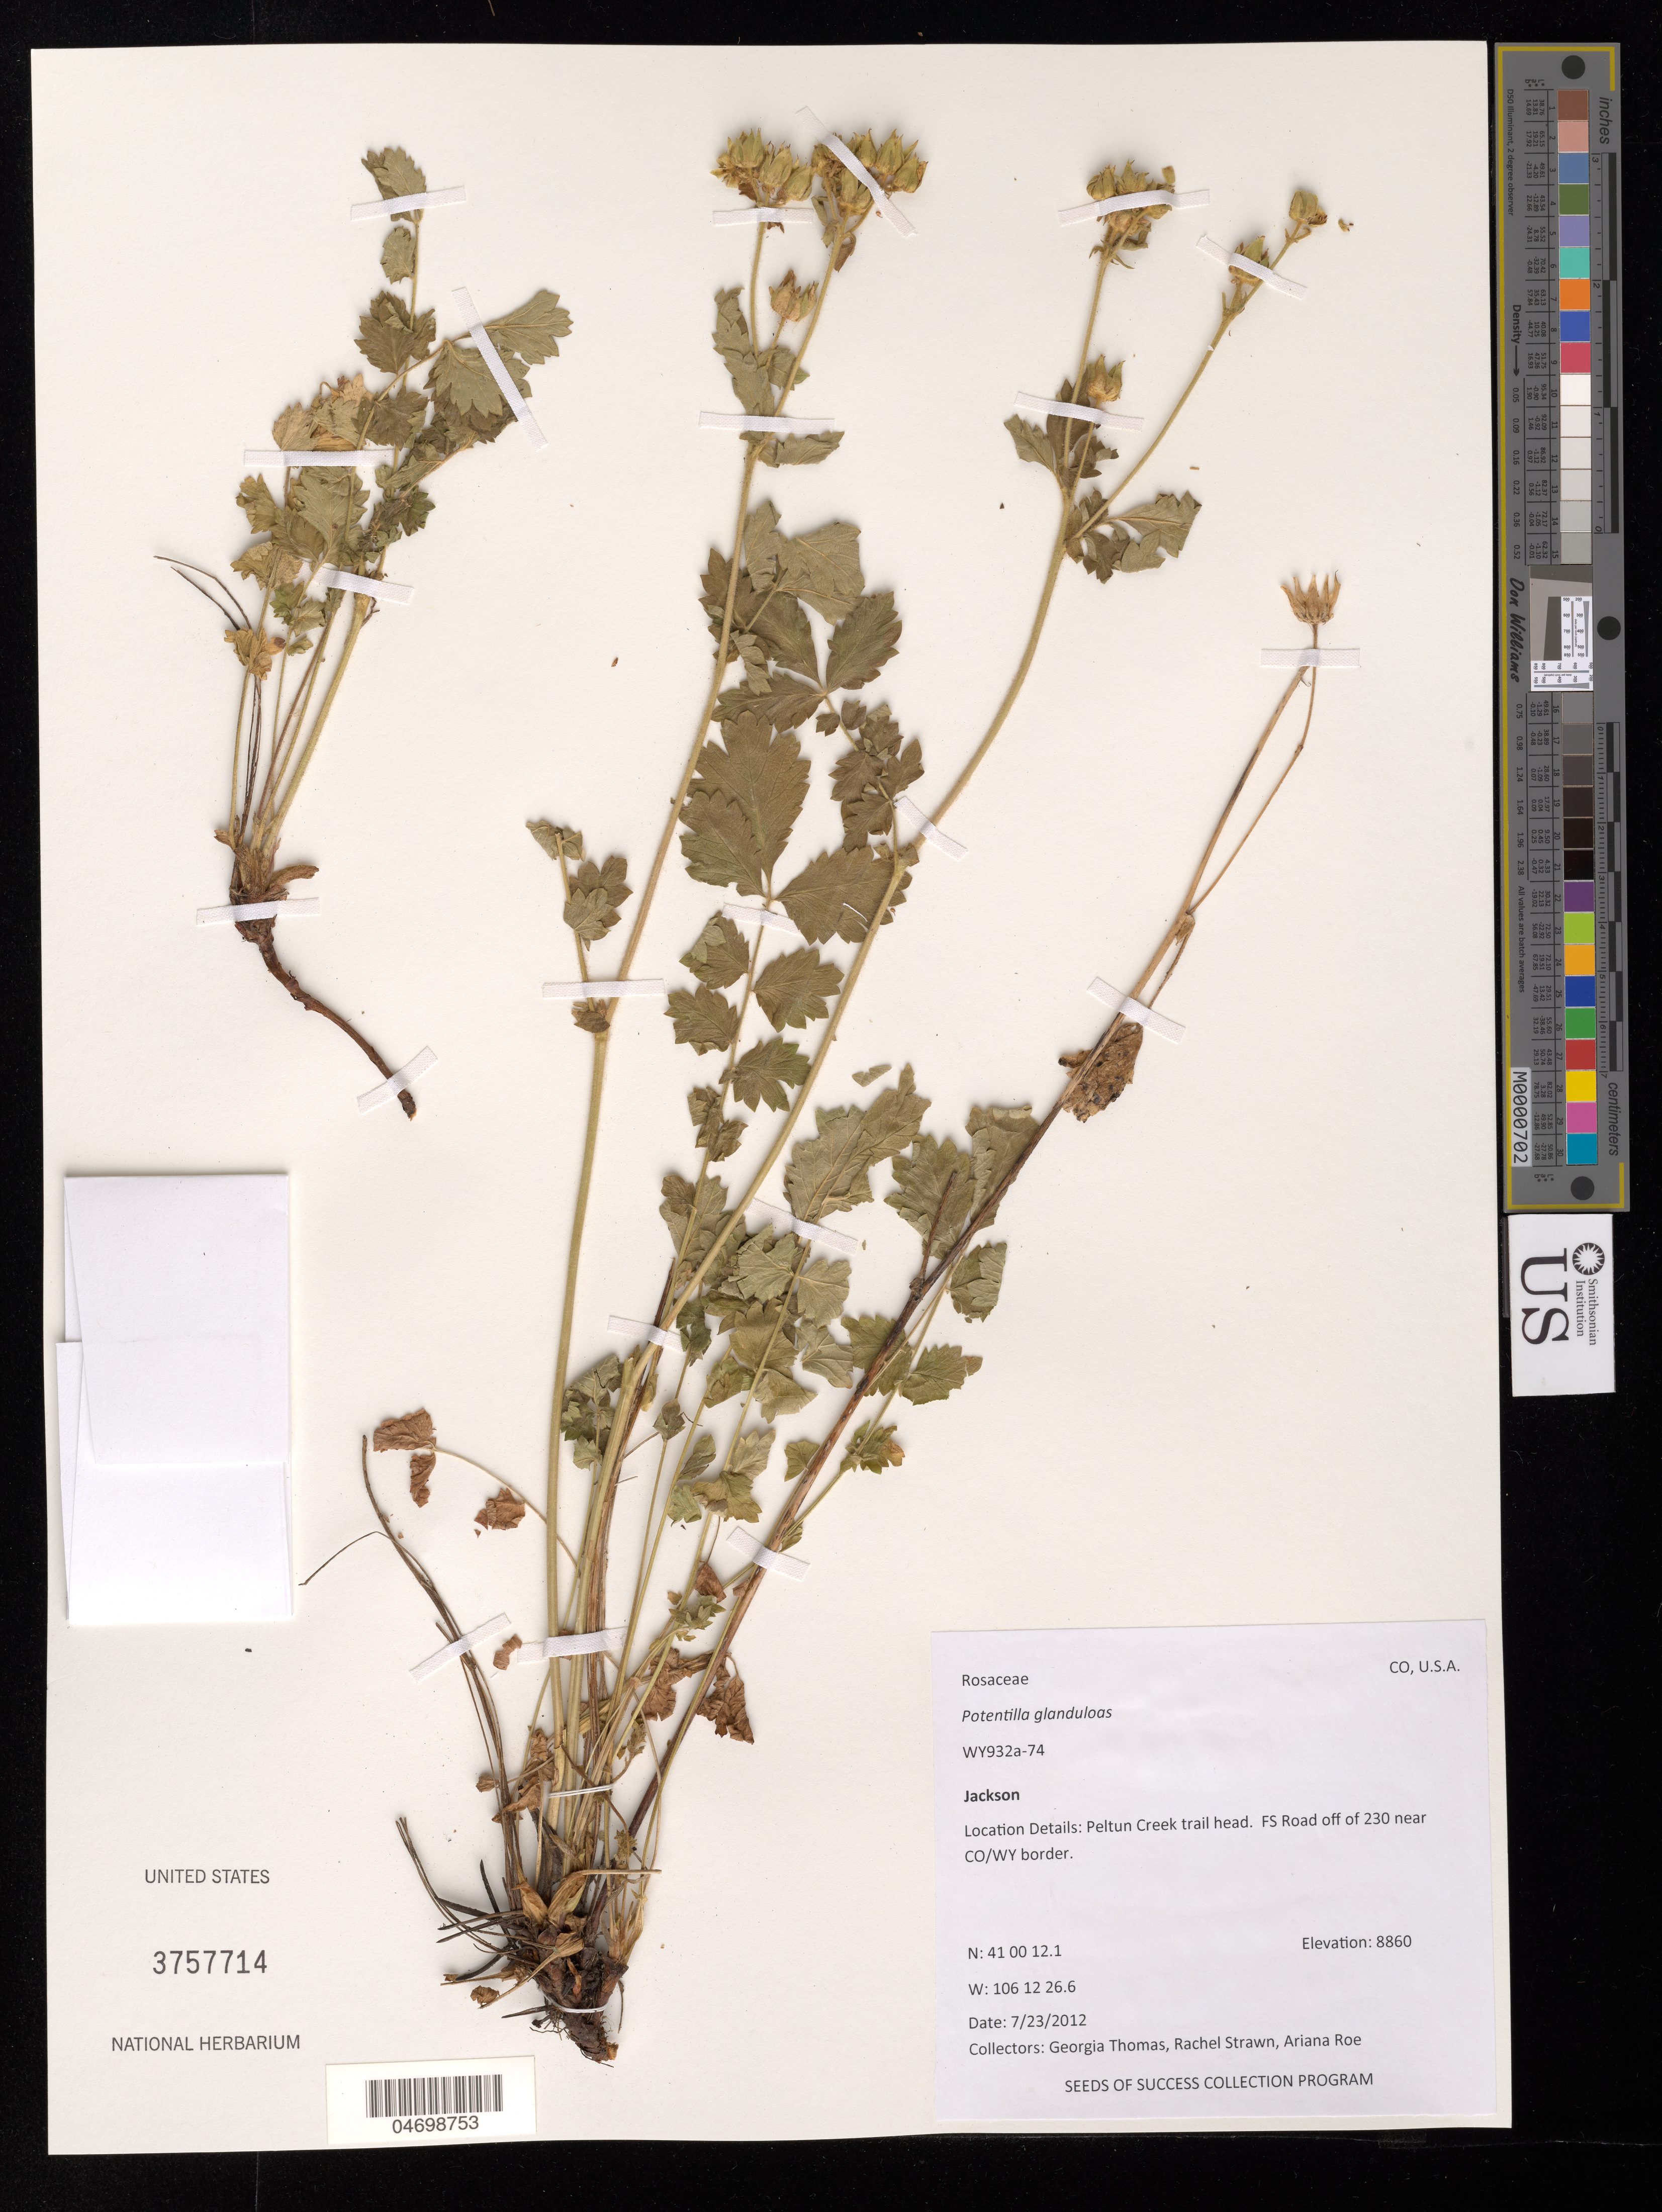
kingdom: Plantae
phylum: Tracheophyta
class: Magnoliopsida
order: Rosales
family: Rosaceae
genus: Potentilla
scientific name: Potentilla glandulosa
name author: Lindl.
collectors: G. Thomas, R. Strawn & A. Roe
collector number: WY932A-74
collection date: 2012-07-23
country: United States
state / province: Wyoming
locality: Jackson. Pelton Creek trail head. FS Road off 230 near CO/WY border.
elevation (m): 2701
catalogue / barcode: US 3757714